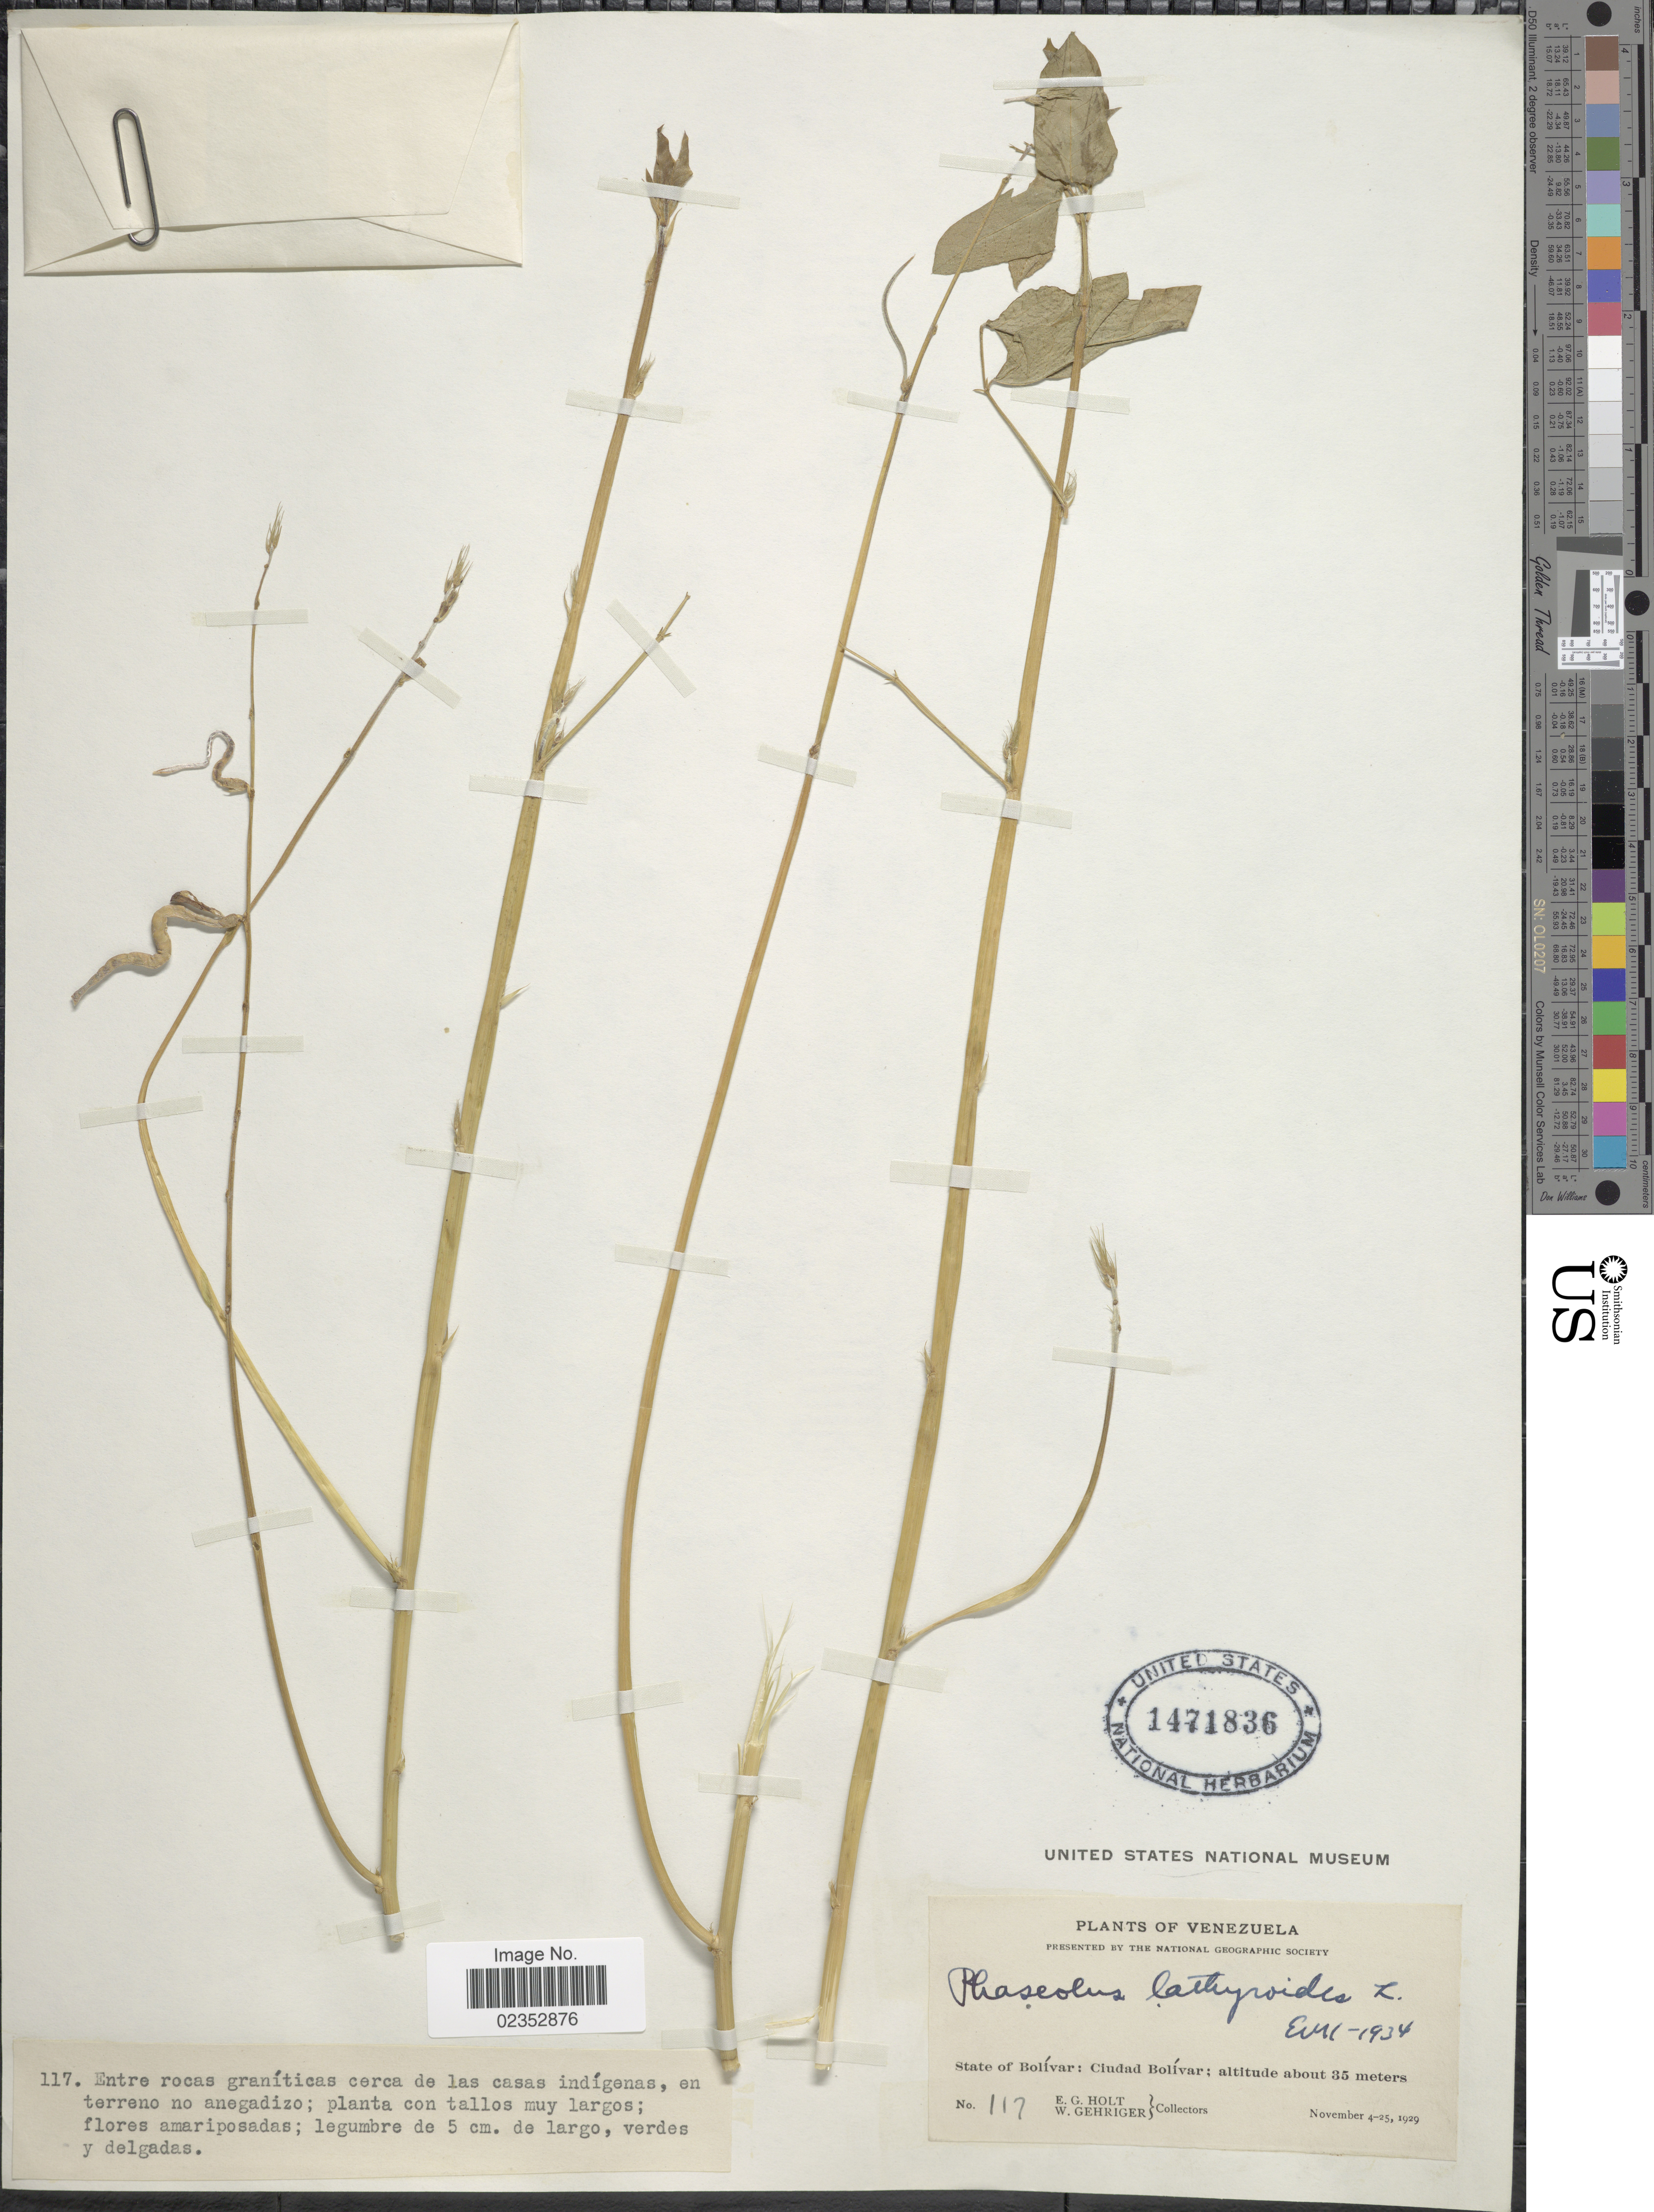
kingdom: Plantae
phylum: Tracheophyta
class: Magnoliopsida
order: Fabales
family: Fabaceae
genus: Phaseolus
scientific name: Phaseolus lathyroides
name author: L.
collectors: E. G. Holt & W. Gehriger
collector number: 117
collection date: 1929-11-04/1929-11-25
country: Venezuela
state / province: Bolivar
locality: Ciudad Bolívar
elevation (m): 35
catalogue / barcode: US 1471836